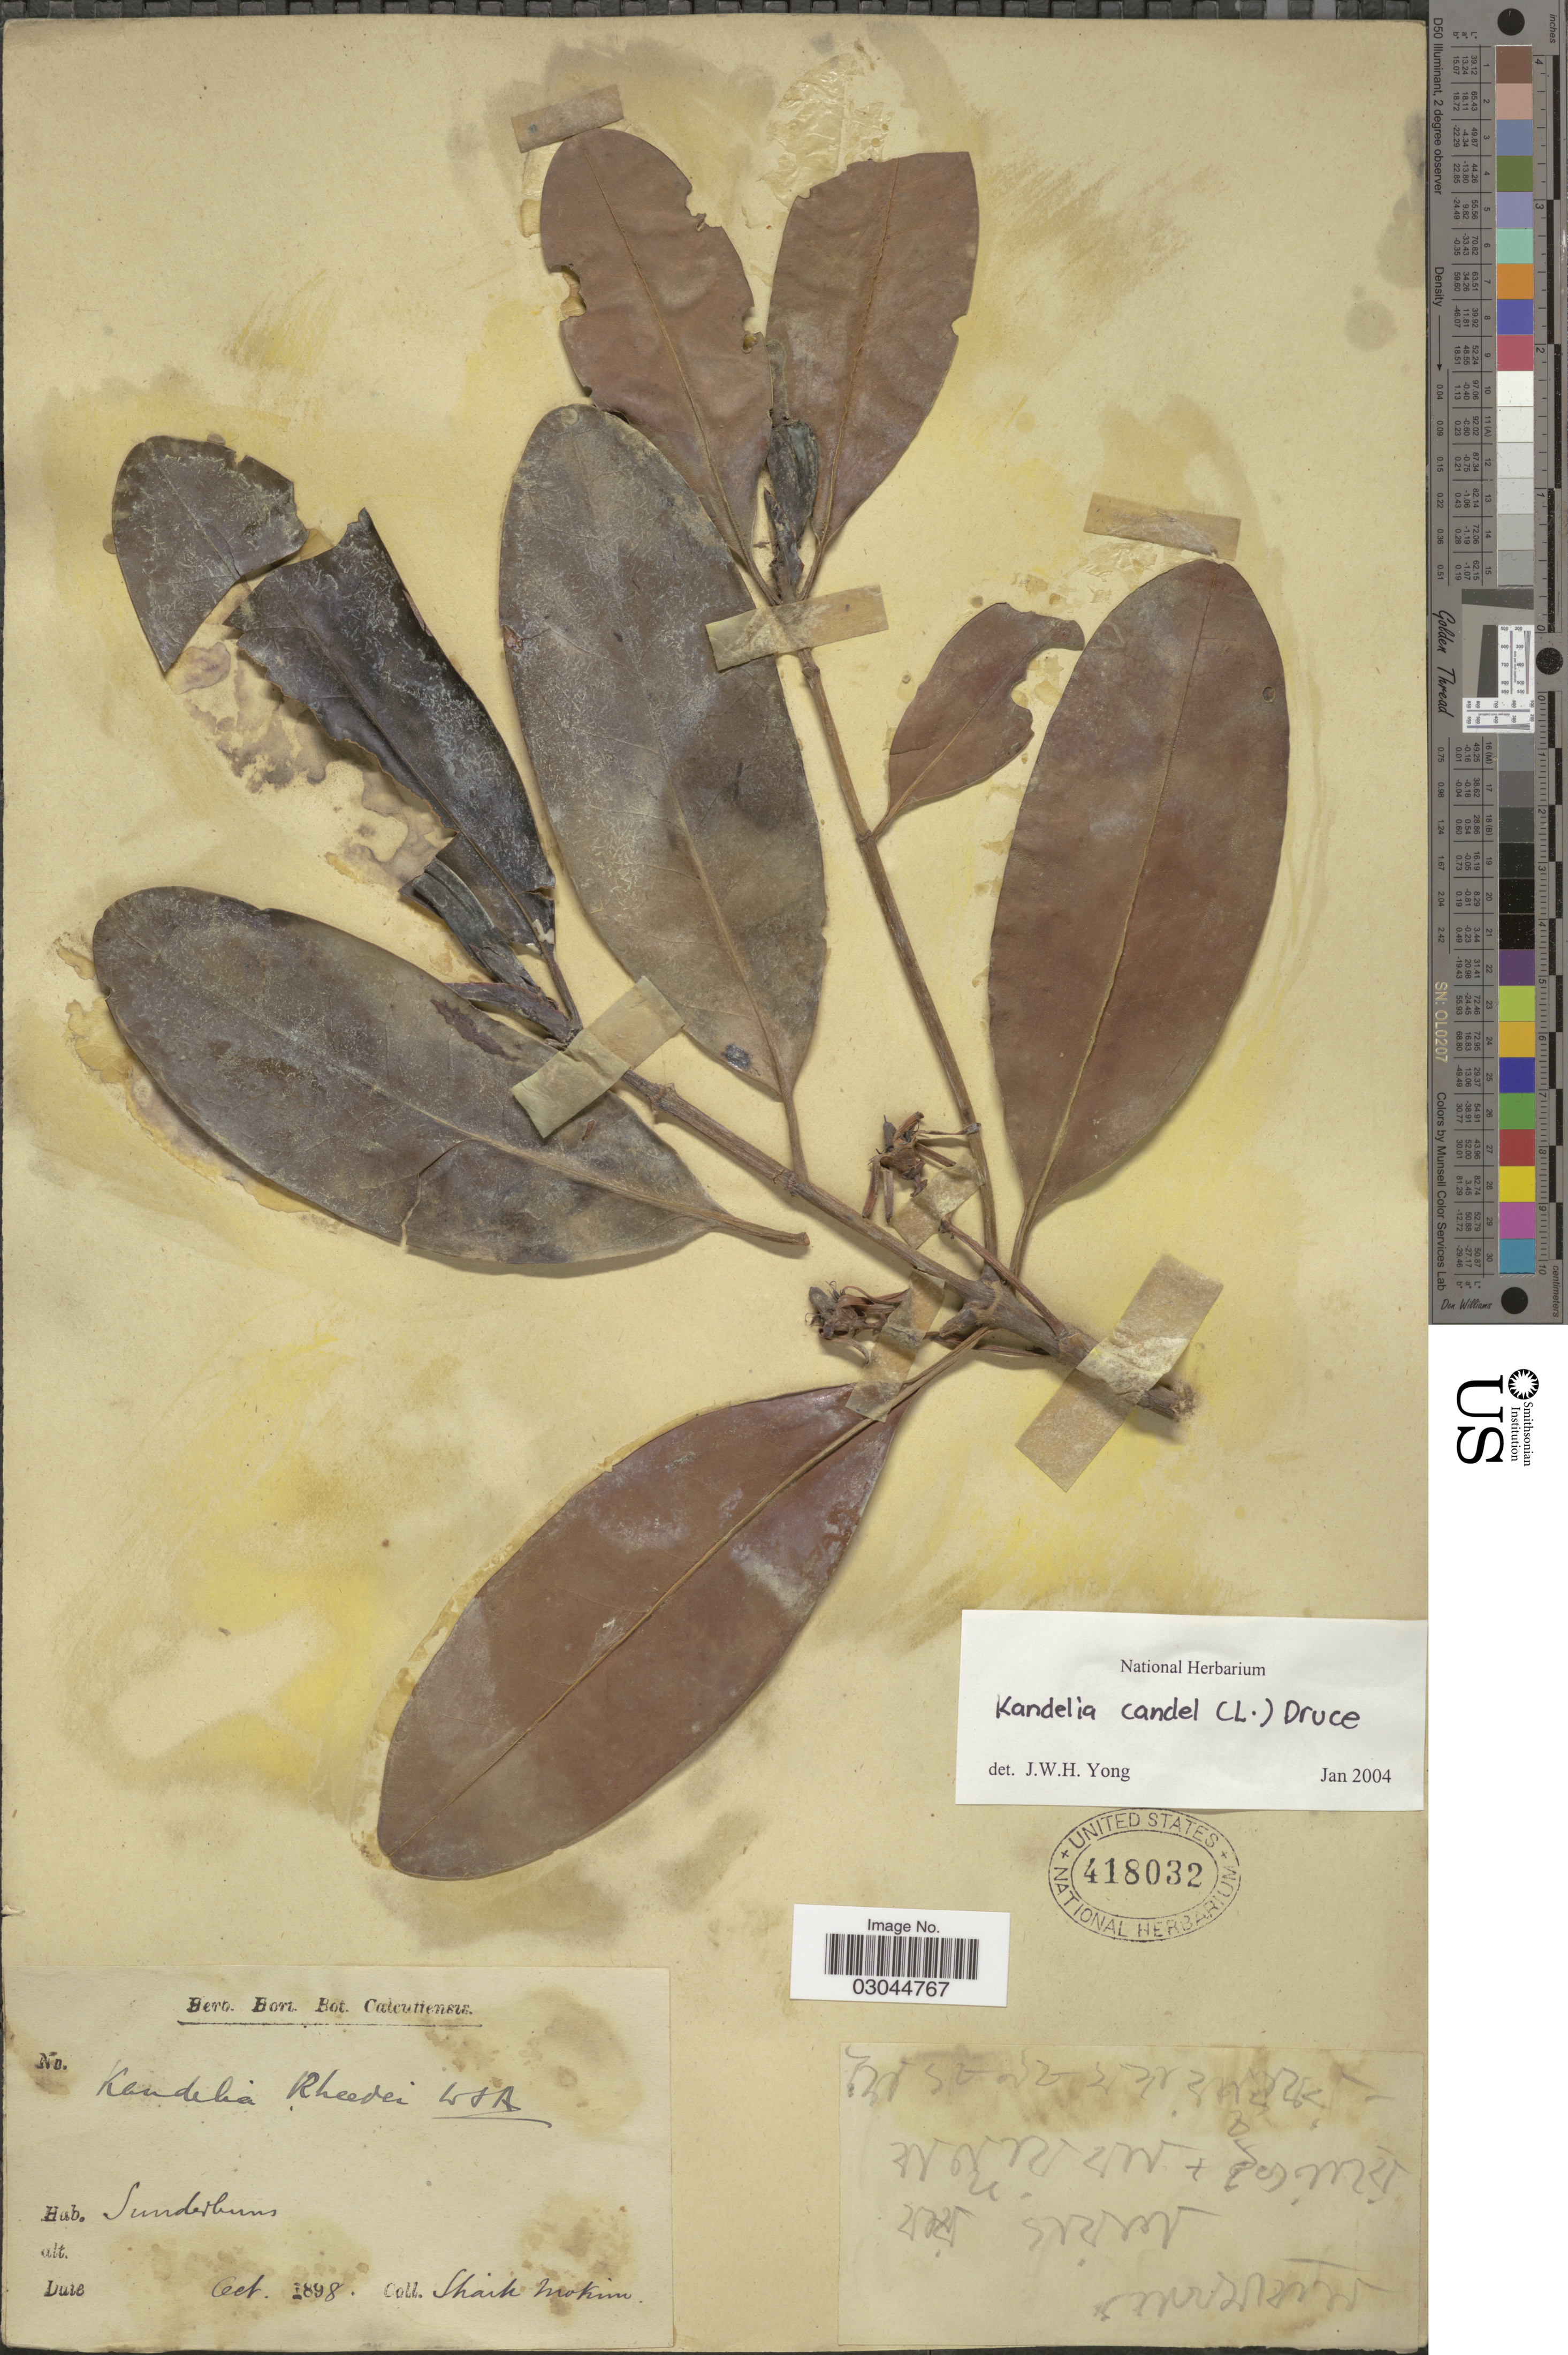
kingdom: Plantae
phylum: Tracheophyta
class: Magnoliopsida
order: Malpighiales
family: Rhizophoraceae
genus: Kandelia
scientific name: Kandelia candel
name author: (L.) Druce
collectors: S. Mokim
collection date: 1898-10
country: India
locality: Sunderbains.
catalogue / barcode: US 418032